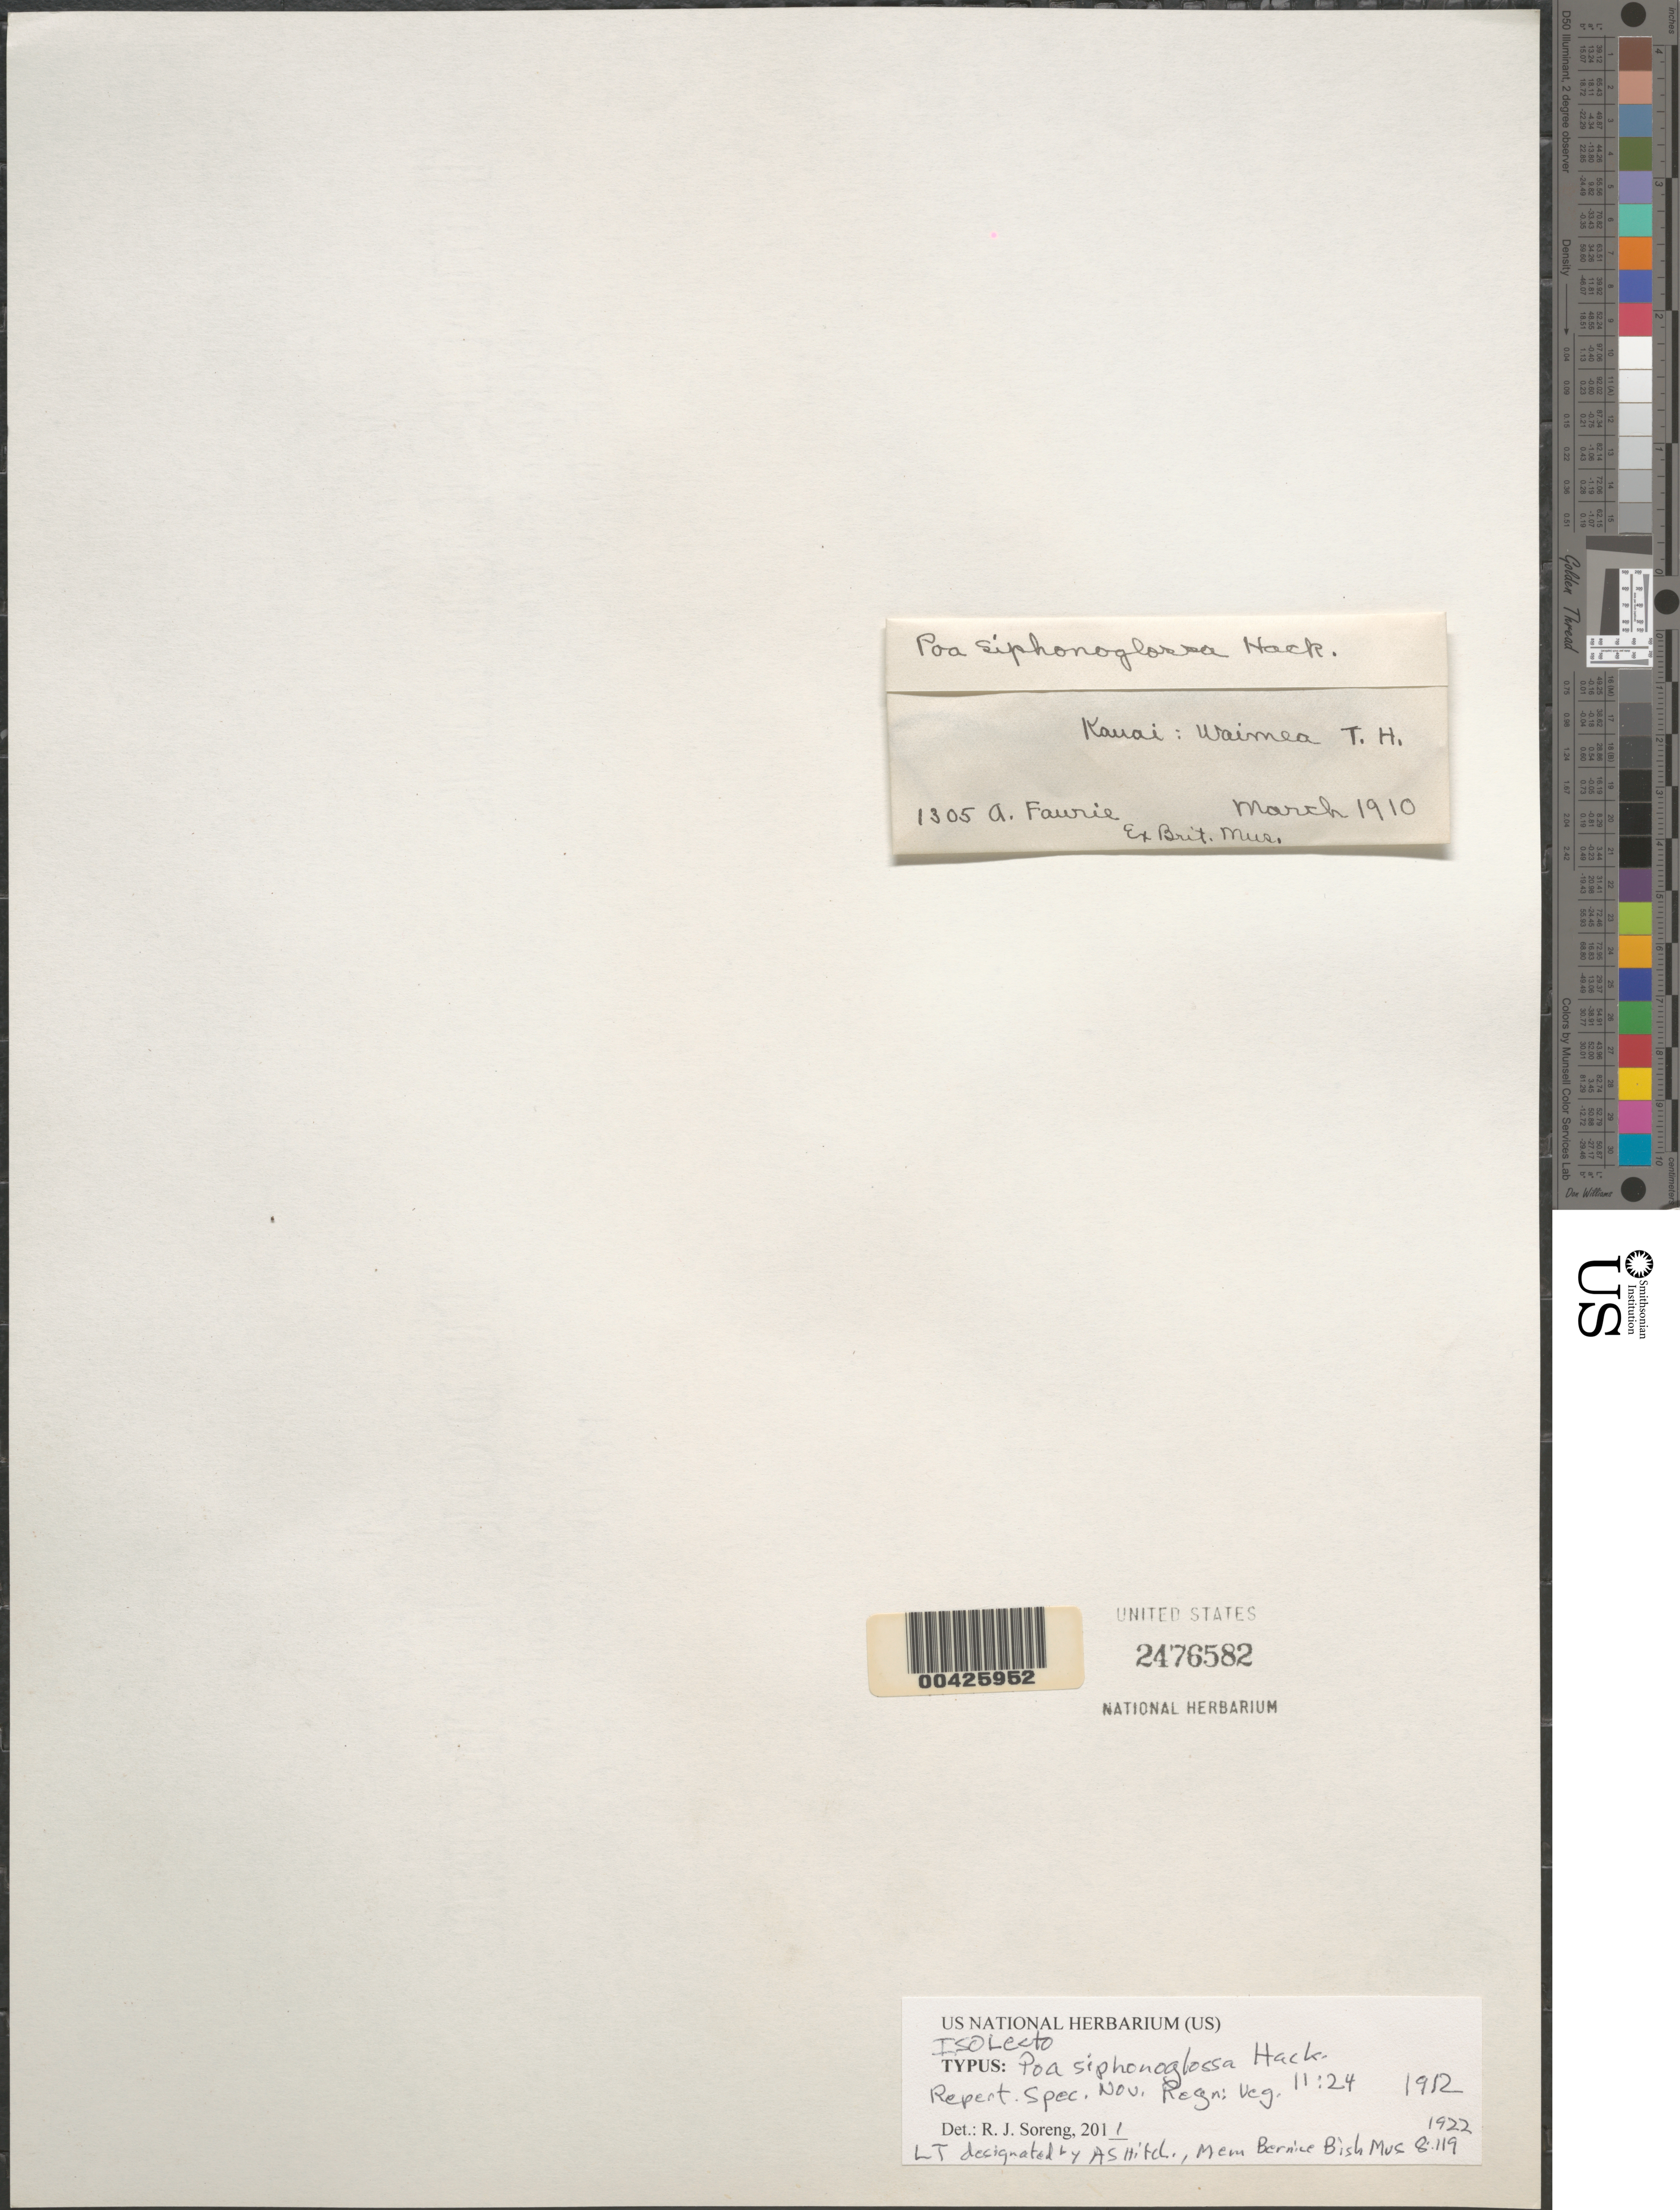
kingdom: Plantae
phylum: Tracheophyta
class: Liliopsida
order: Poales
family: Poaceae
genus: Poa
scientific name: Poa siphonoglossa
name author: Hack.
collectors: A. Faurie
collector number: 1305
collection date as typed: Mar 1910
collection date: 1910-03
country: United States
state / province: Hawaii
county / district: Kauai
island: Kaua'i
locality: Waimea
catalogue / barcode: US 2476582